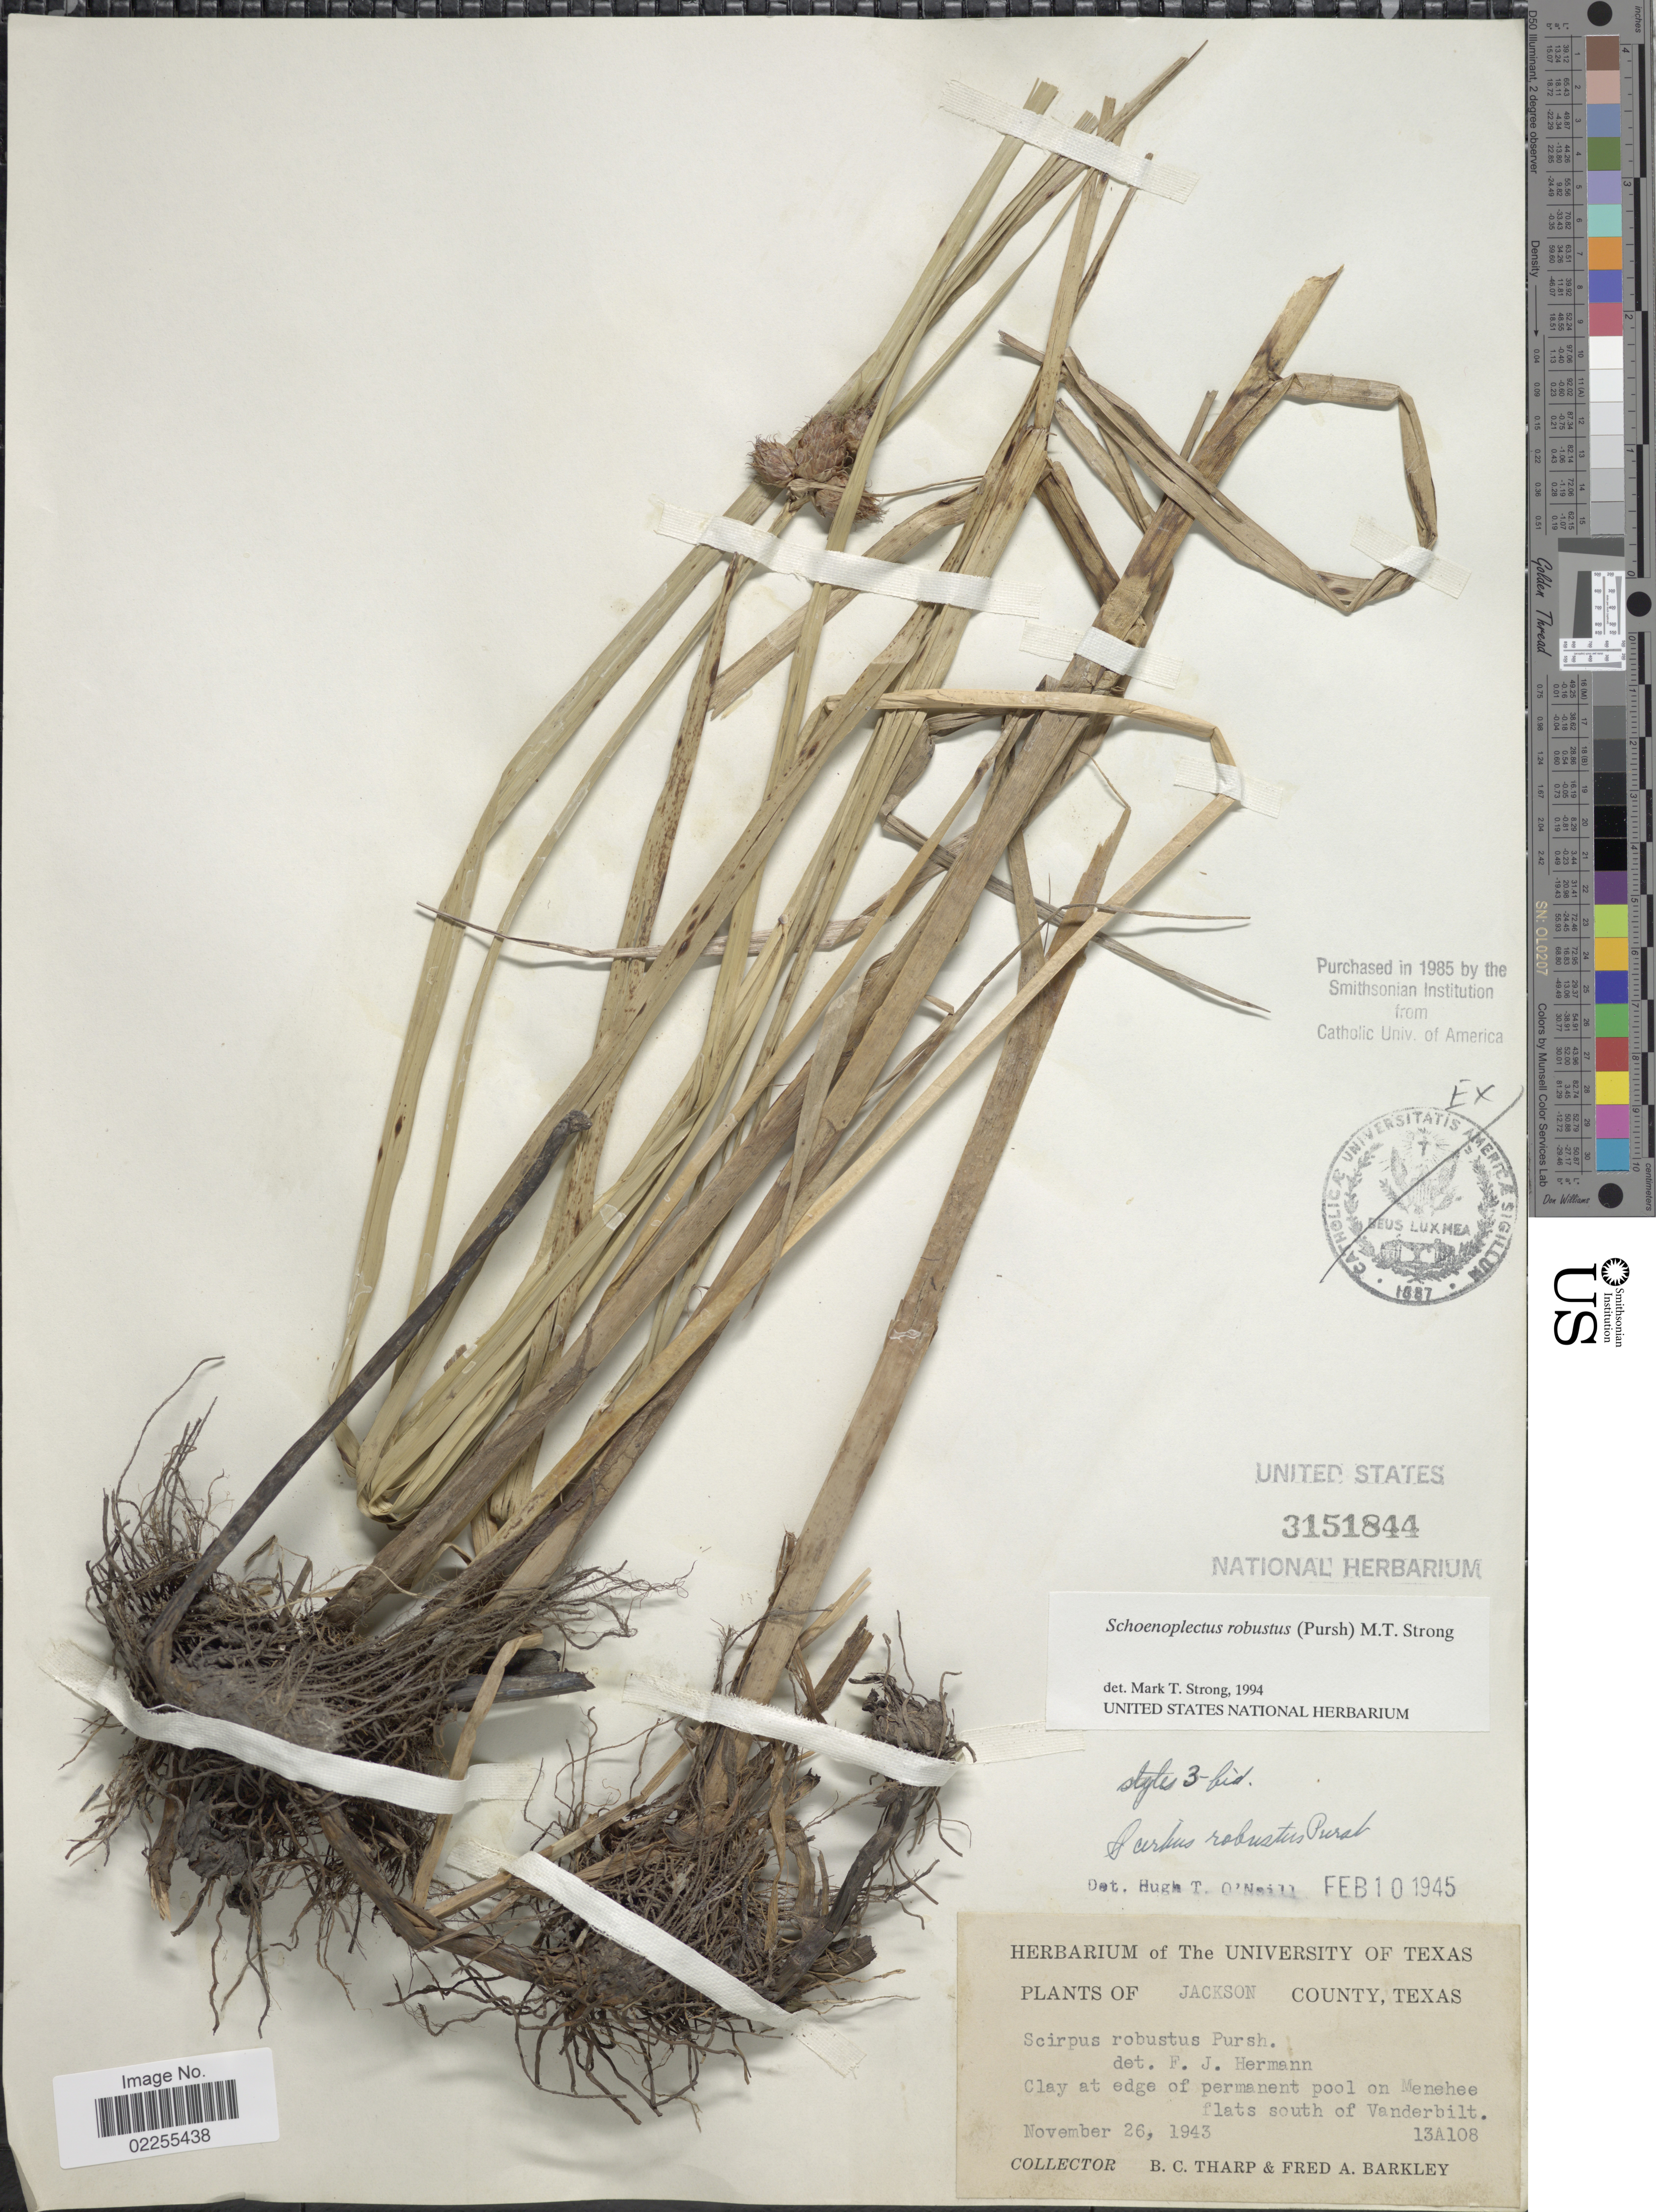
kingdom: Plantae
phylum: Tracheophyta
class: Liliopsida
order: Poales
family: Cyperaceae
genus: Bolboschoenus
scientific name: Bolboschoenus robustus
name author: (Pursh) Soják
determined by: Strong, M. T., (US), Smithsonian Institution - National Museum of Natural History (UNITED STATES)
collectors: B. C. Tharp & F. A. Barkley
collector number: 13A108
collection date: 1943-11-26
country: United States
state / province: Texas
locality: Jackson County, clay at edge of permanent pool on Menehee flats south of Vanderbilt.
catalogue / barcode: US 3151844